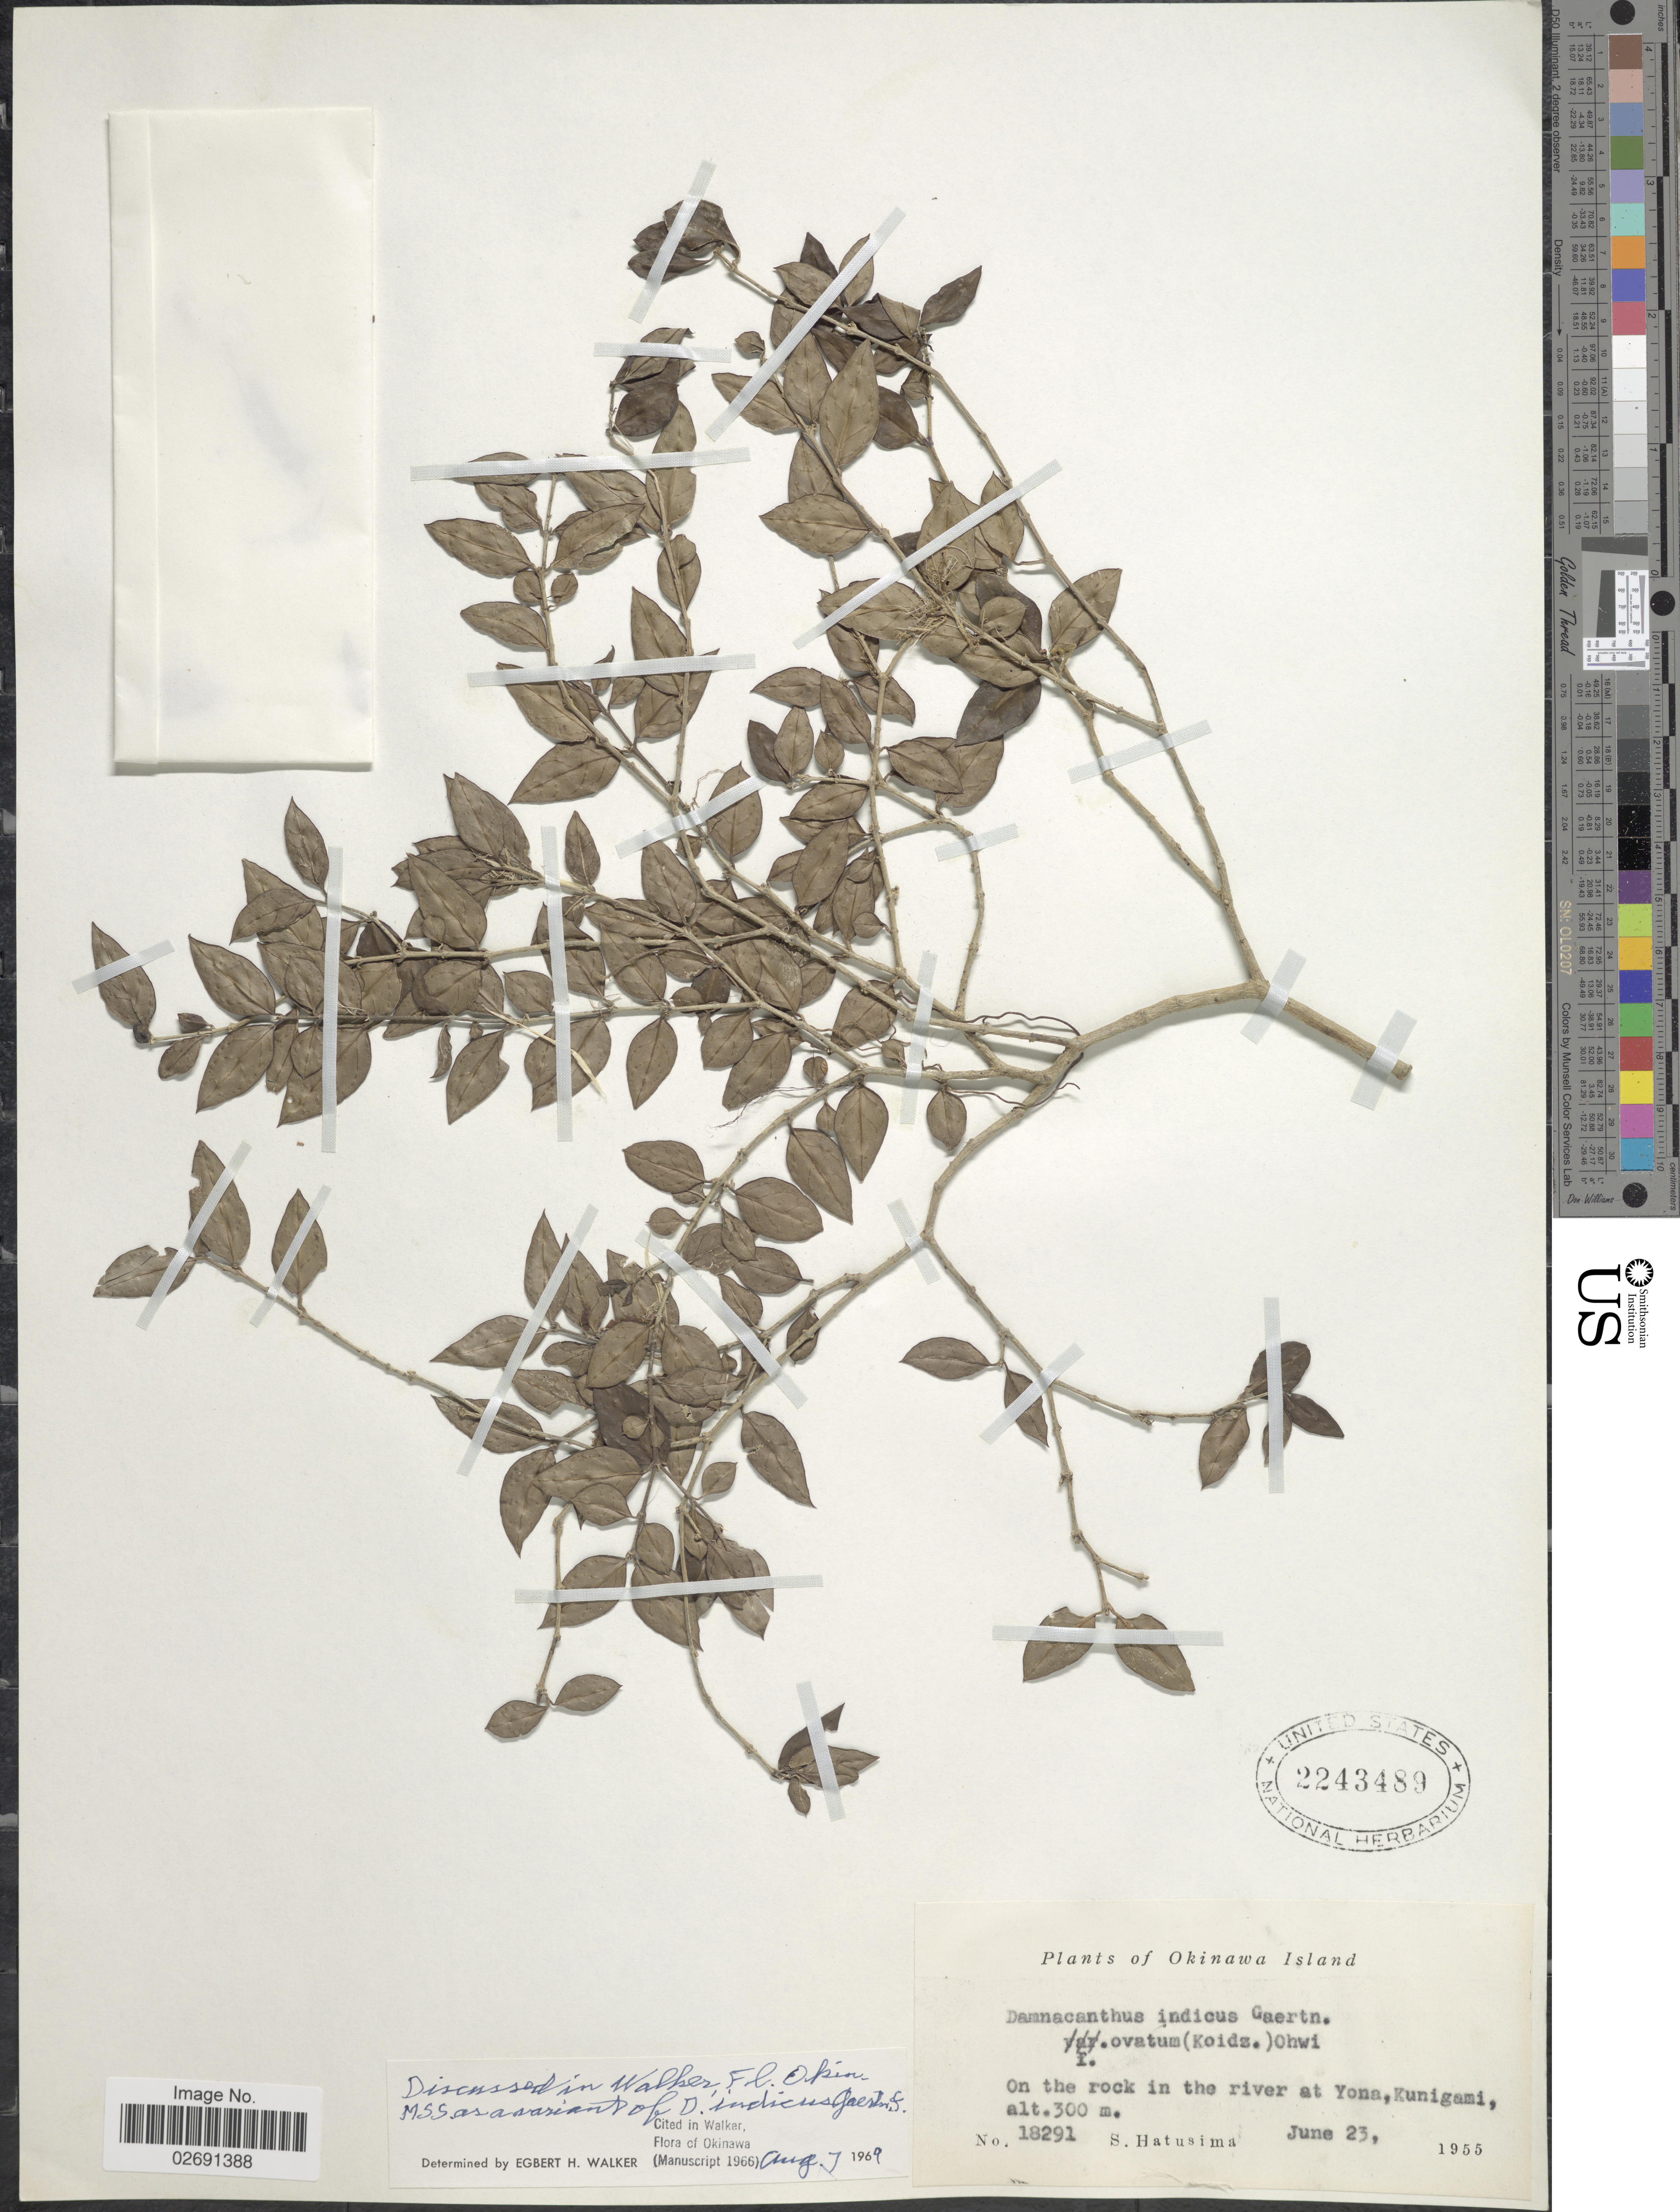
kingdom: Plantae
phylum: Tracheophyta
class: Magnoliopsida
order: Gentianales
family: Rubiaceae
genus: Damnacanthus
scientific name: Damnacanthus indicus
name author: L. f.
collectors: S. Hatusima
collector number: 18291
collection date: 1955-06-23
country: Japan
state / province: Okinawa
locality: Okinawa Island, on the rock in the river at Yona, Kunigami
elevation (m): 300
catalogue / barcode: US 2243489